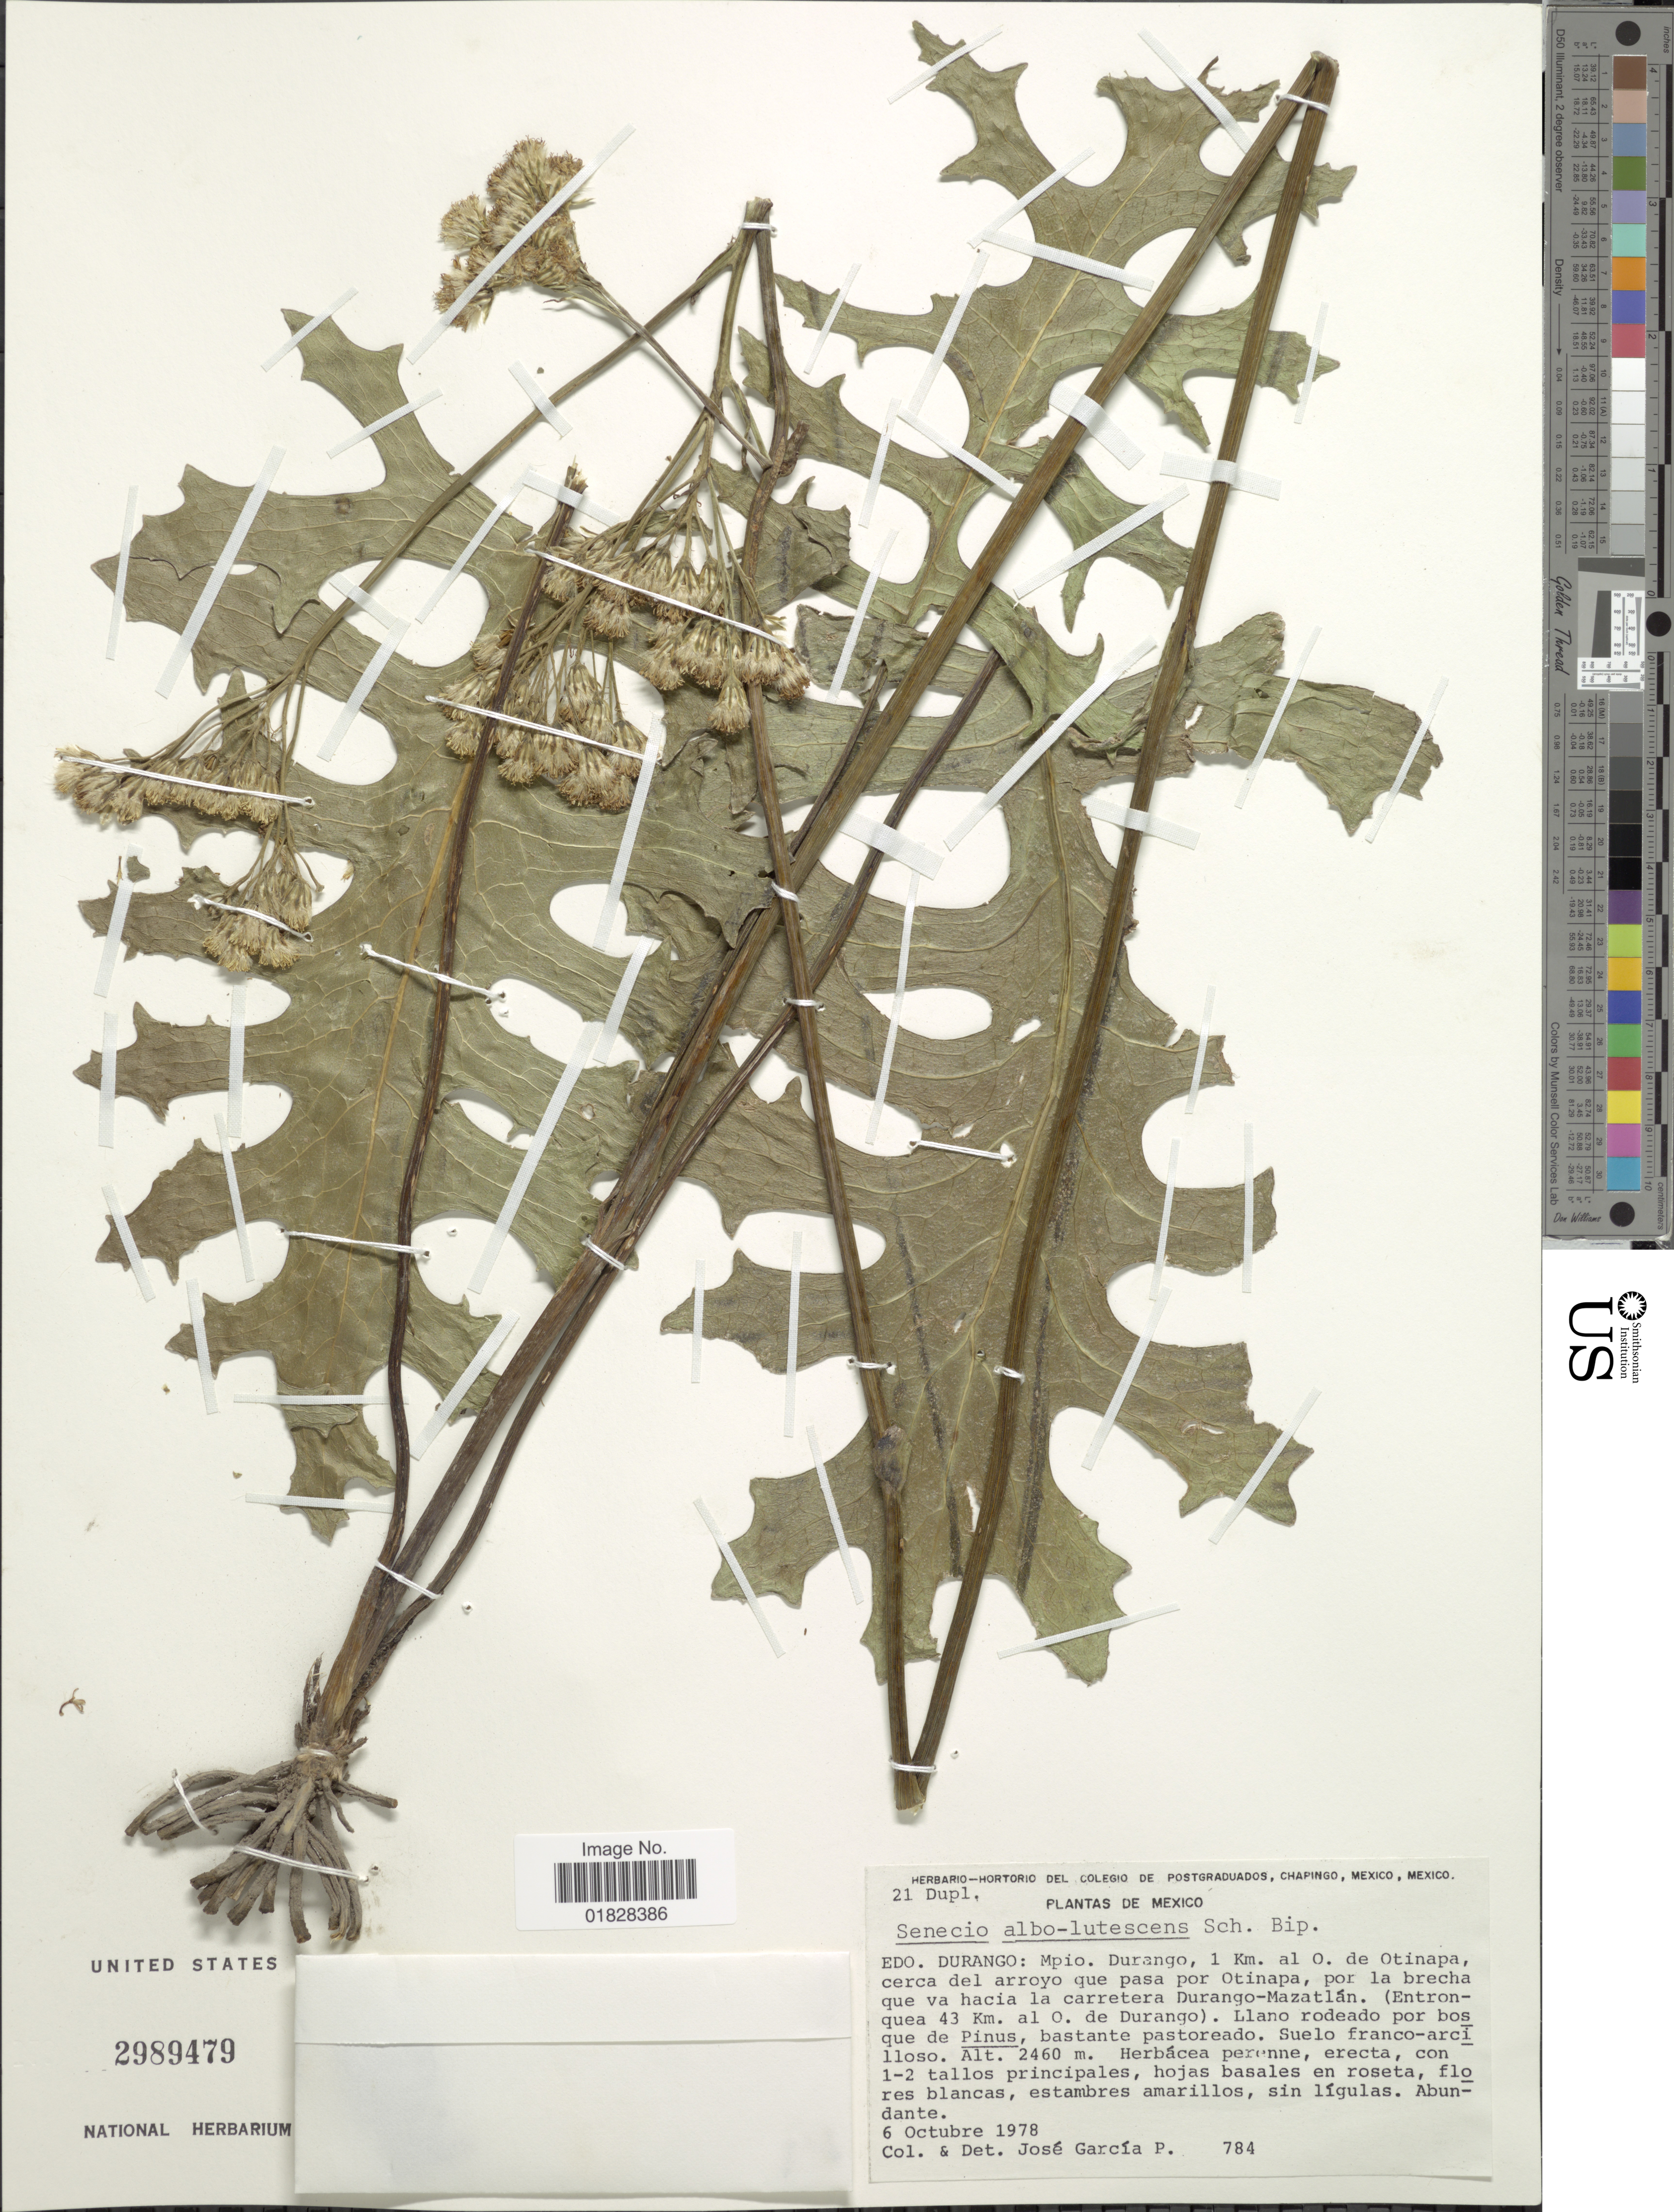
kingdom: Plantae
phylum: Tracheophyta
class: Magnoliopsida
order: Asterales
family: Asteraceae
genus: Psacalium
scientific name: Psacalium sinuatum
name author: (Cerv.) H. Rob. & Brettell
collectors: J. García-P.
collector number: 784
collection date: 1978-10-06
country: Mexico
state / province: Durango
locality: Edo. Durango: Mpio. Durango, 1 Km. al O. de Otinapa, cerca del arroyo que pasa por Otinapa, por la brecha que va hacia la carretera Durango-Mazatlán (Entronquea 43 Km. al O. de Durango)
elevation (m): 2460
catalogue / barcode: US 2989479